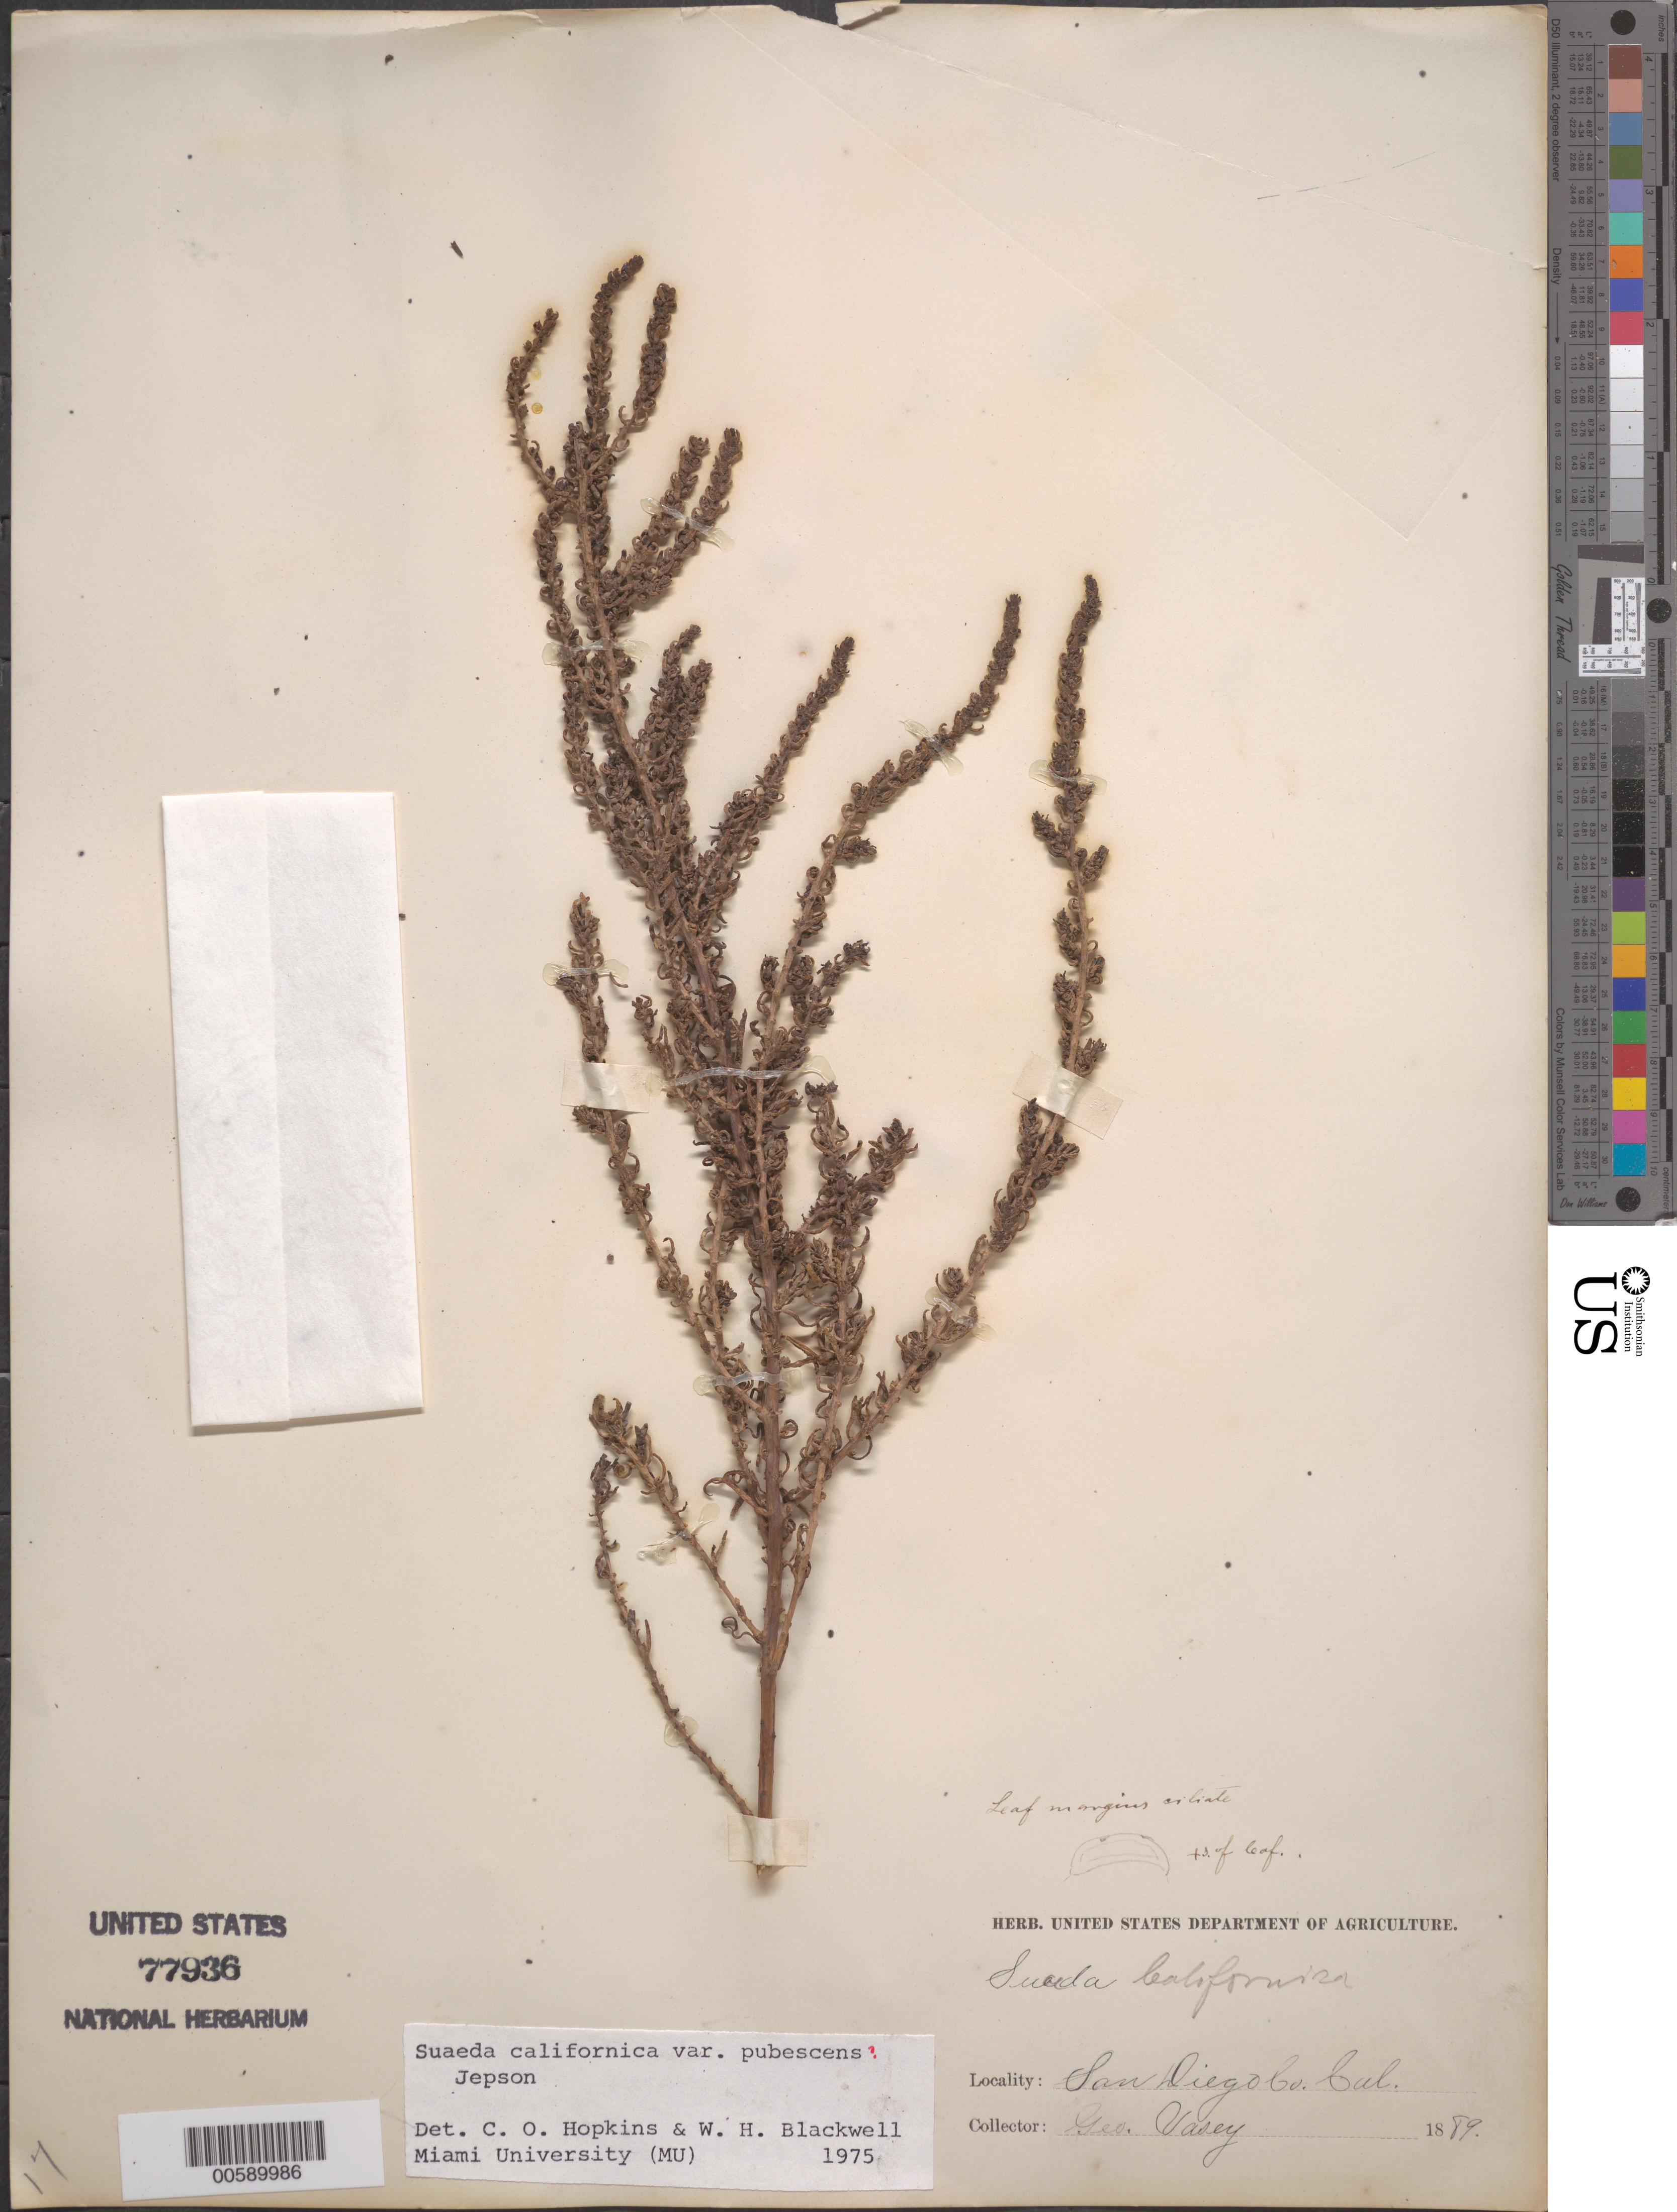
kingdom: Plantae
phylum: Tracheophyta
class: Magnoliopsida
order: Caryophyllales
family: Amaranthaceae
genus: Suaeda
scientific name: Suaeda californica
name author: S. Watson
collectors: G. Vasey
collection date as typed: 1889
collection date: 1889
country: United States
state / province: California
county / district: San Diego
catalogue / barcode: US 77936